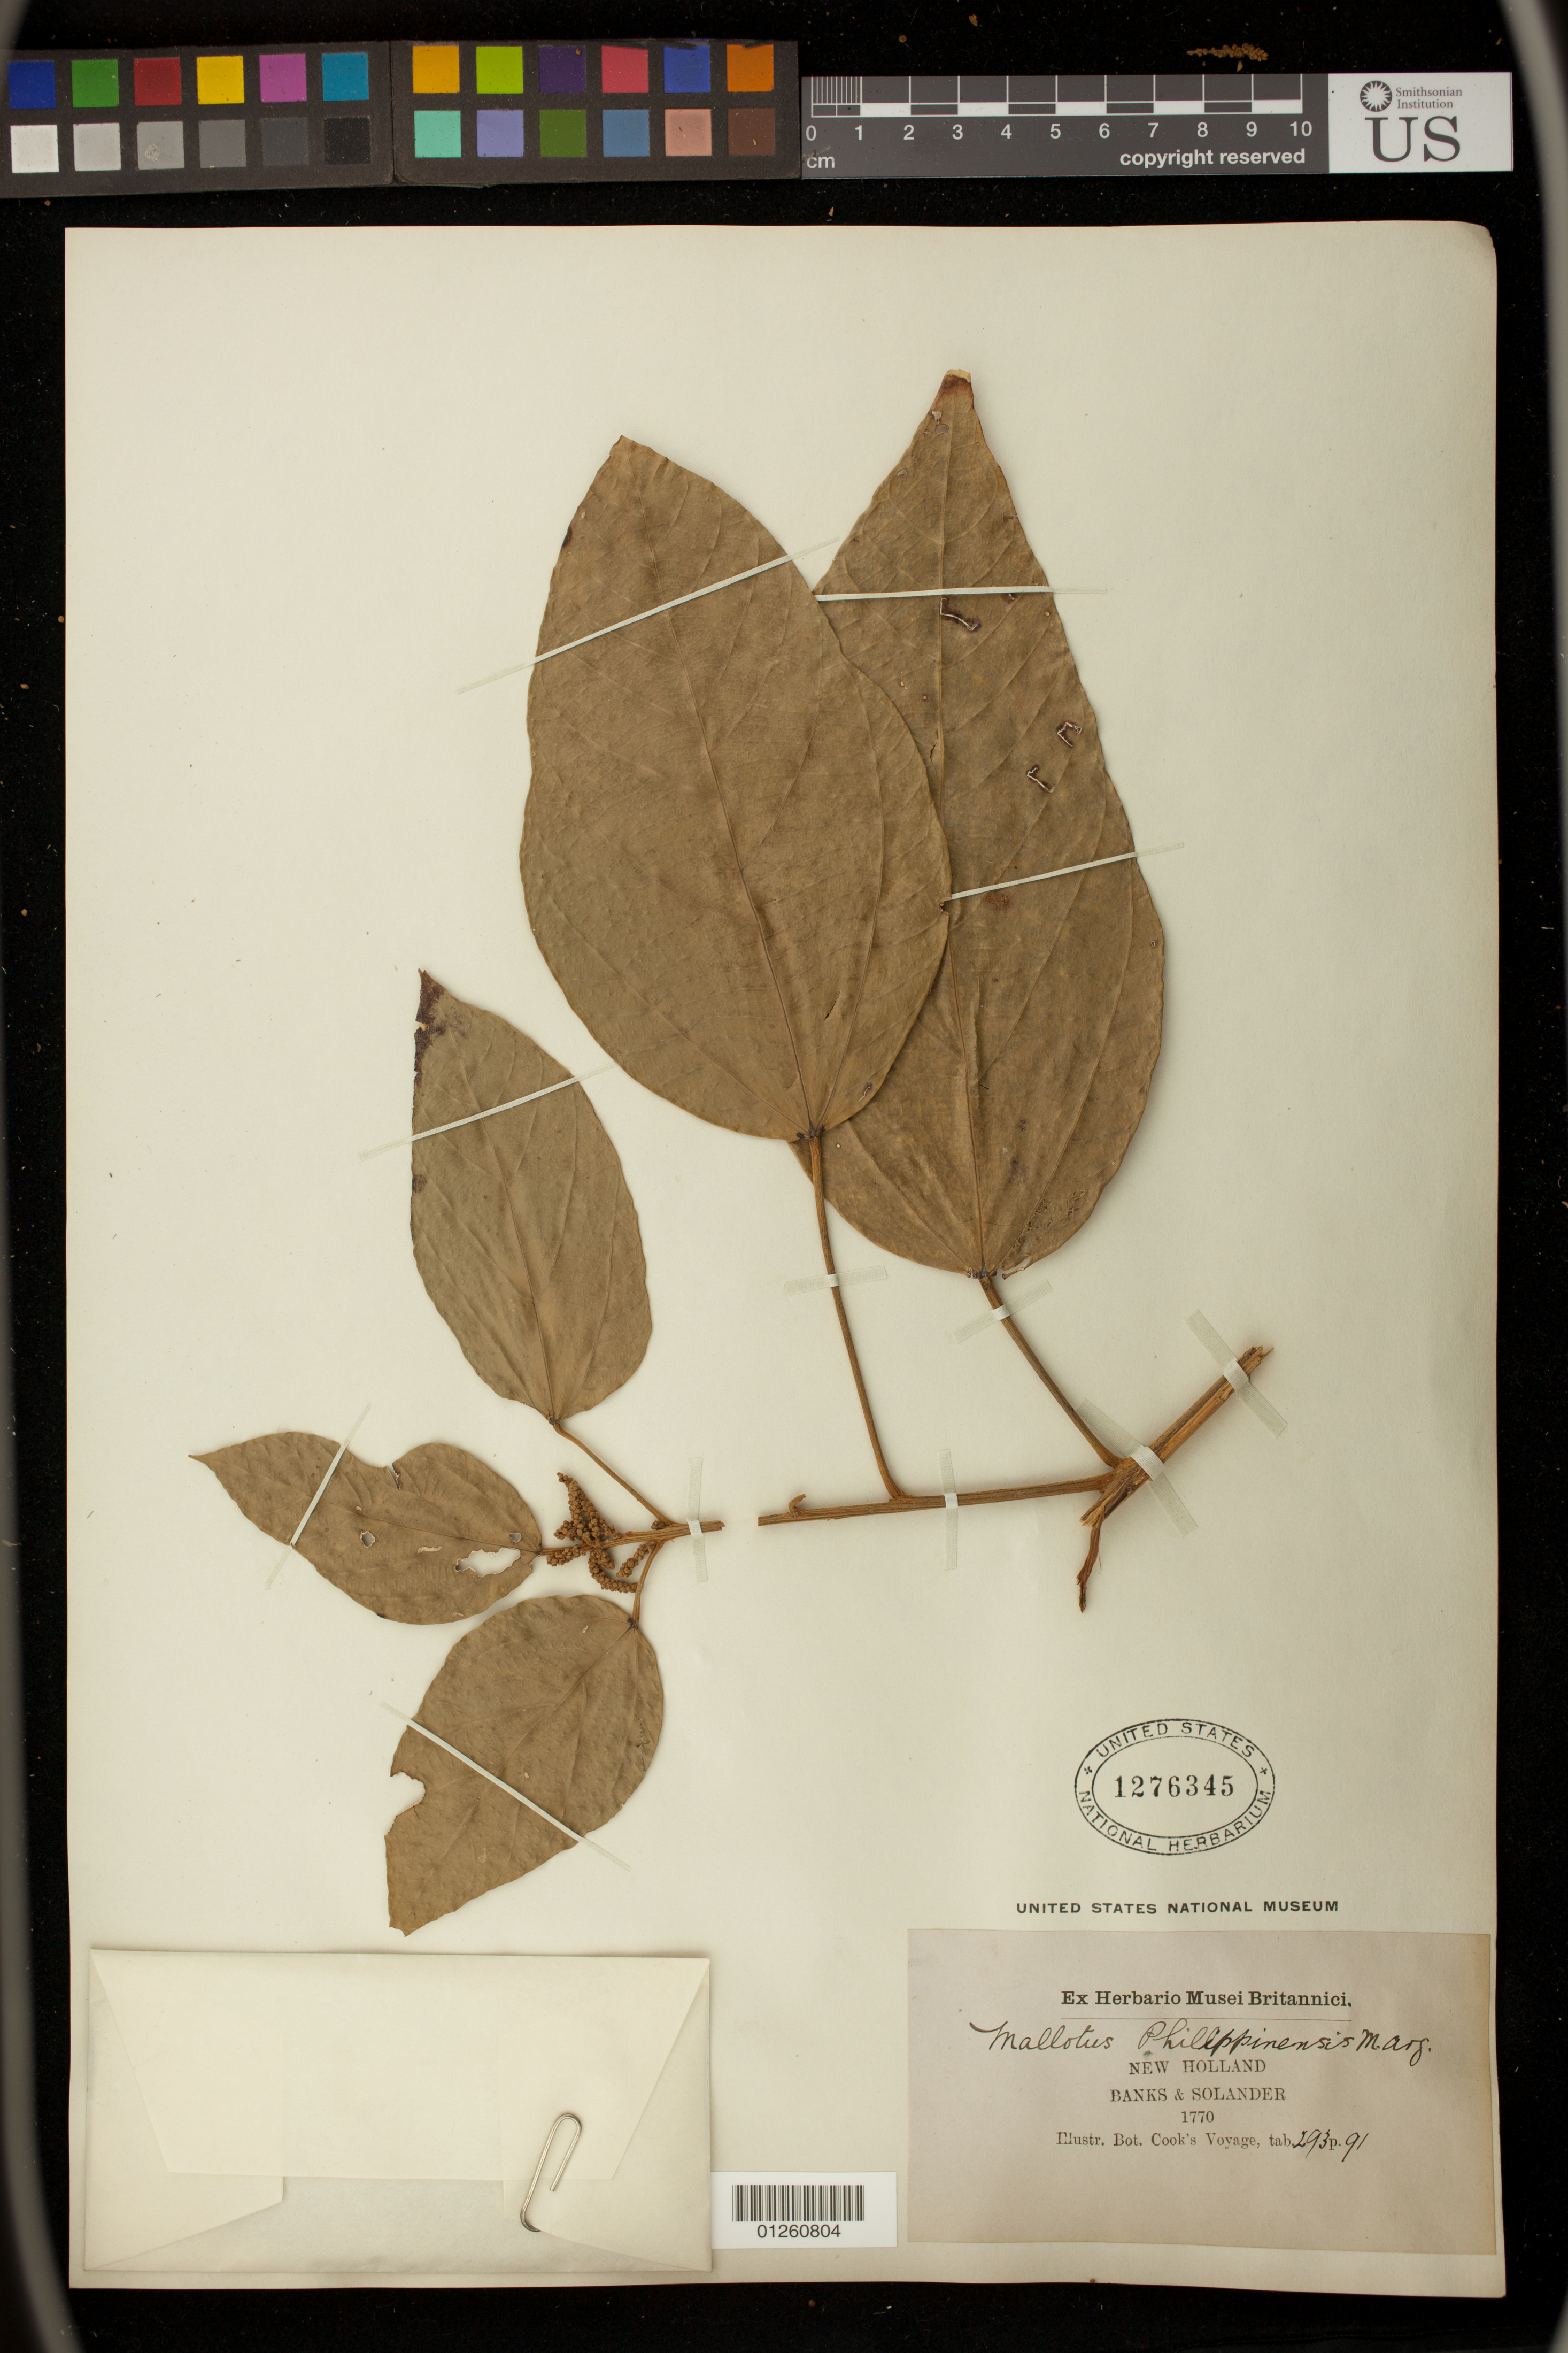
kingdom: Plantae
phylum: Tracheophyta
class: Magnoliopsida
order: Malpighiales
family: Euphorbiaceae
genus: Mallotus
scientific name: Mallotus philippensis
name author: (Lam.) Müll. Arg.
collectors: J. Banks & D. C. Solander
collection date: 1770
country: Australia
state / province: South Australia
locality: New Holland.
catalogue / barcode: US 1276345